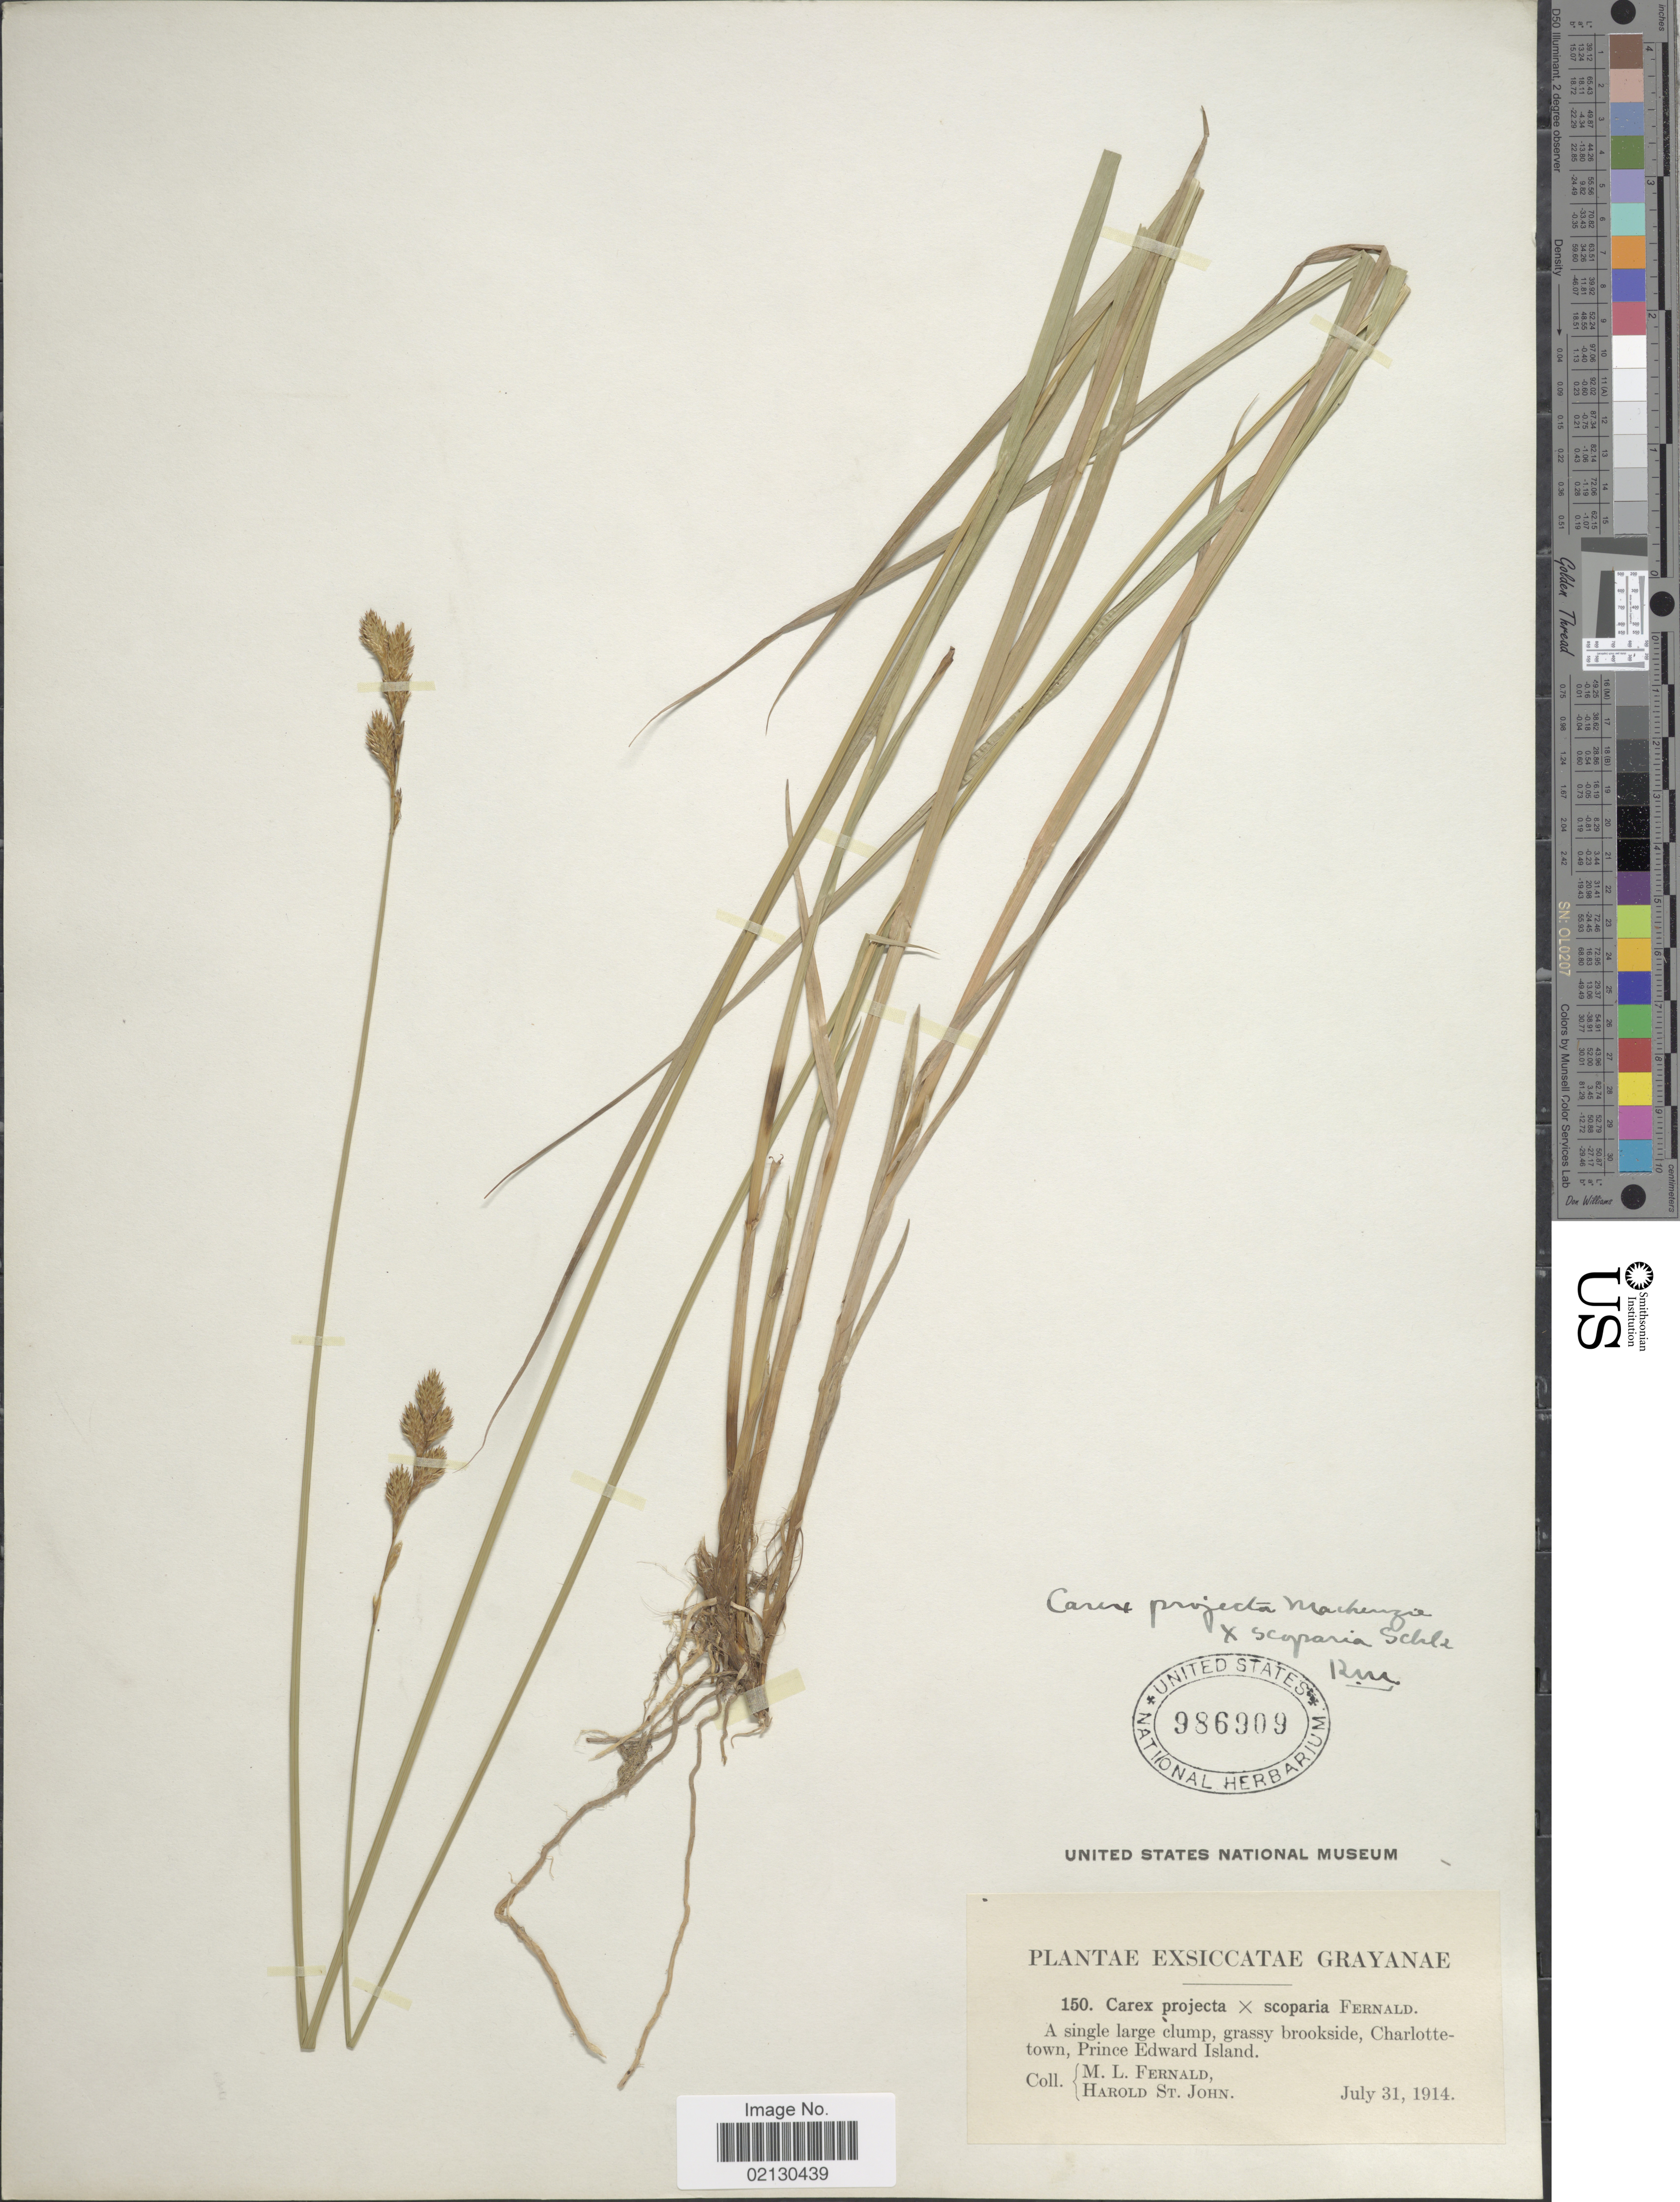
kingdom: Plantae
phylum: Tracheophyta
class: Liliopsida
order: Poales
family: Cyperaceae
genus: Carex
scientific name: Carex projecta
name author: Mack.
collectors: M. L. Fernald & H. St. John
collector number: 150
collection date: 1914-07-31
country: Canada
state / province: Prince Edward Island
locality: Charlottetown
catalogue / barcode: US 986909